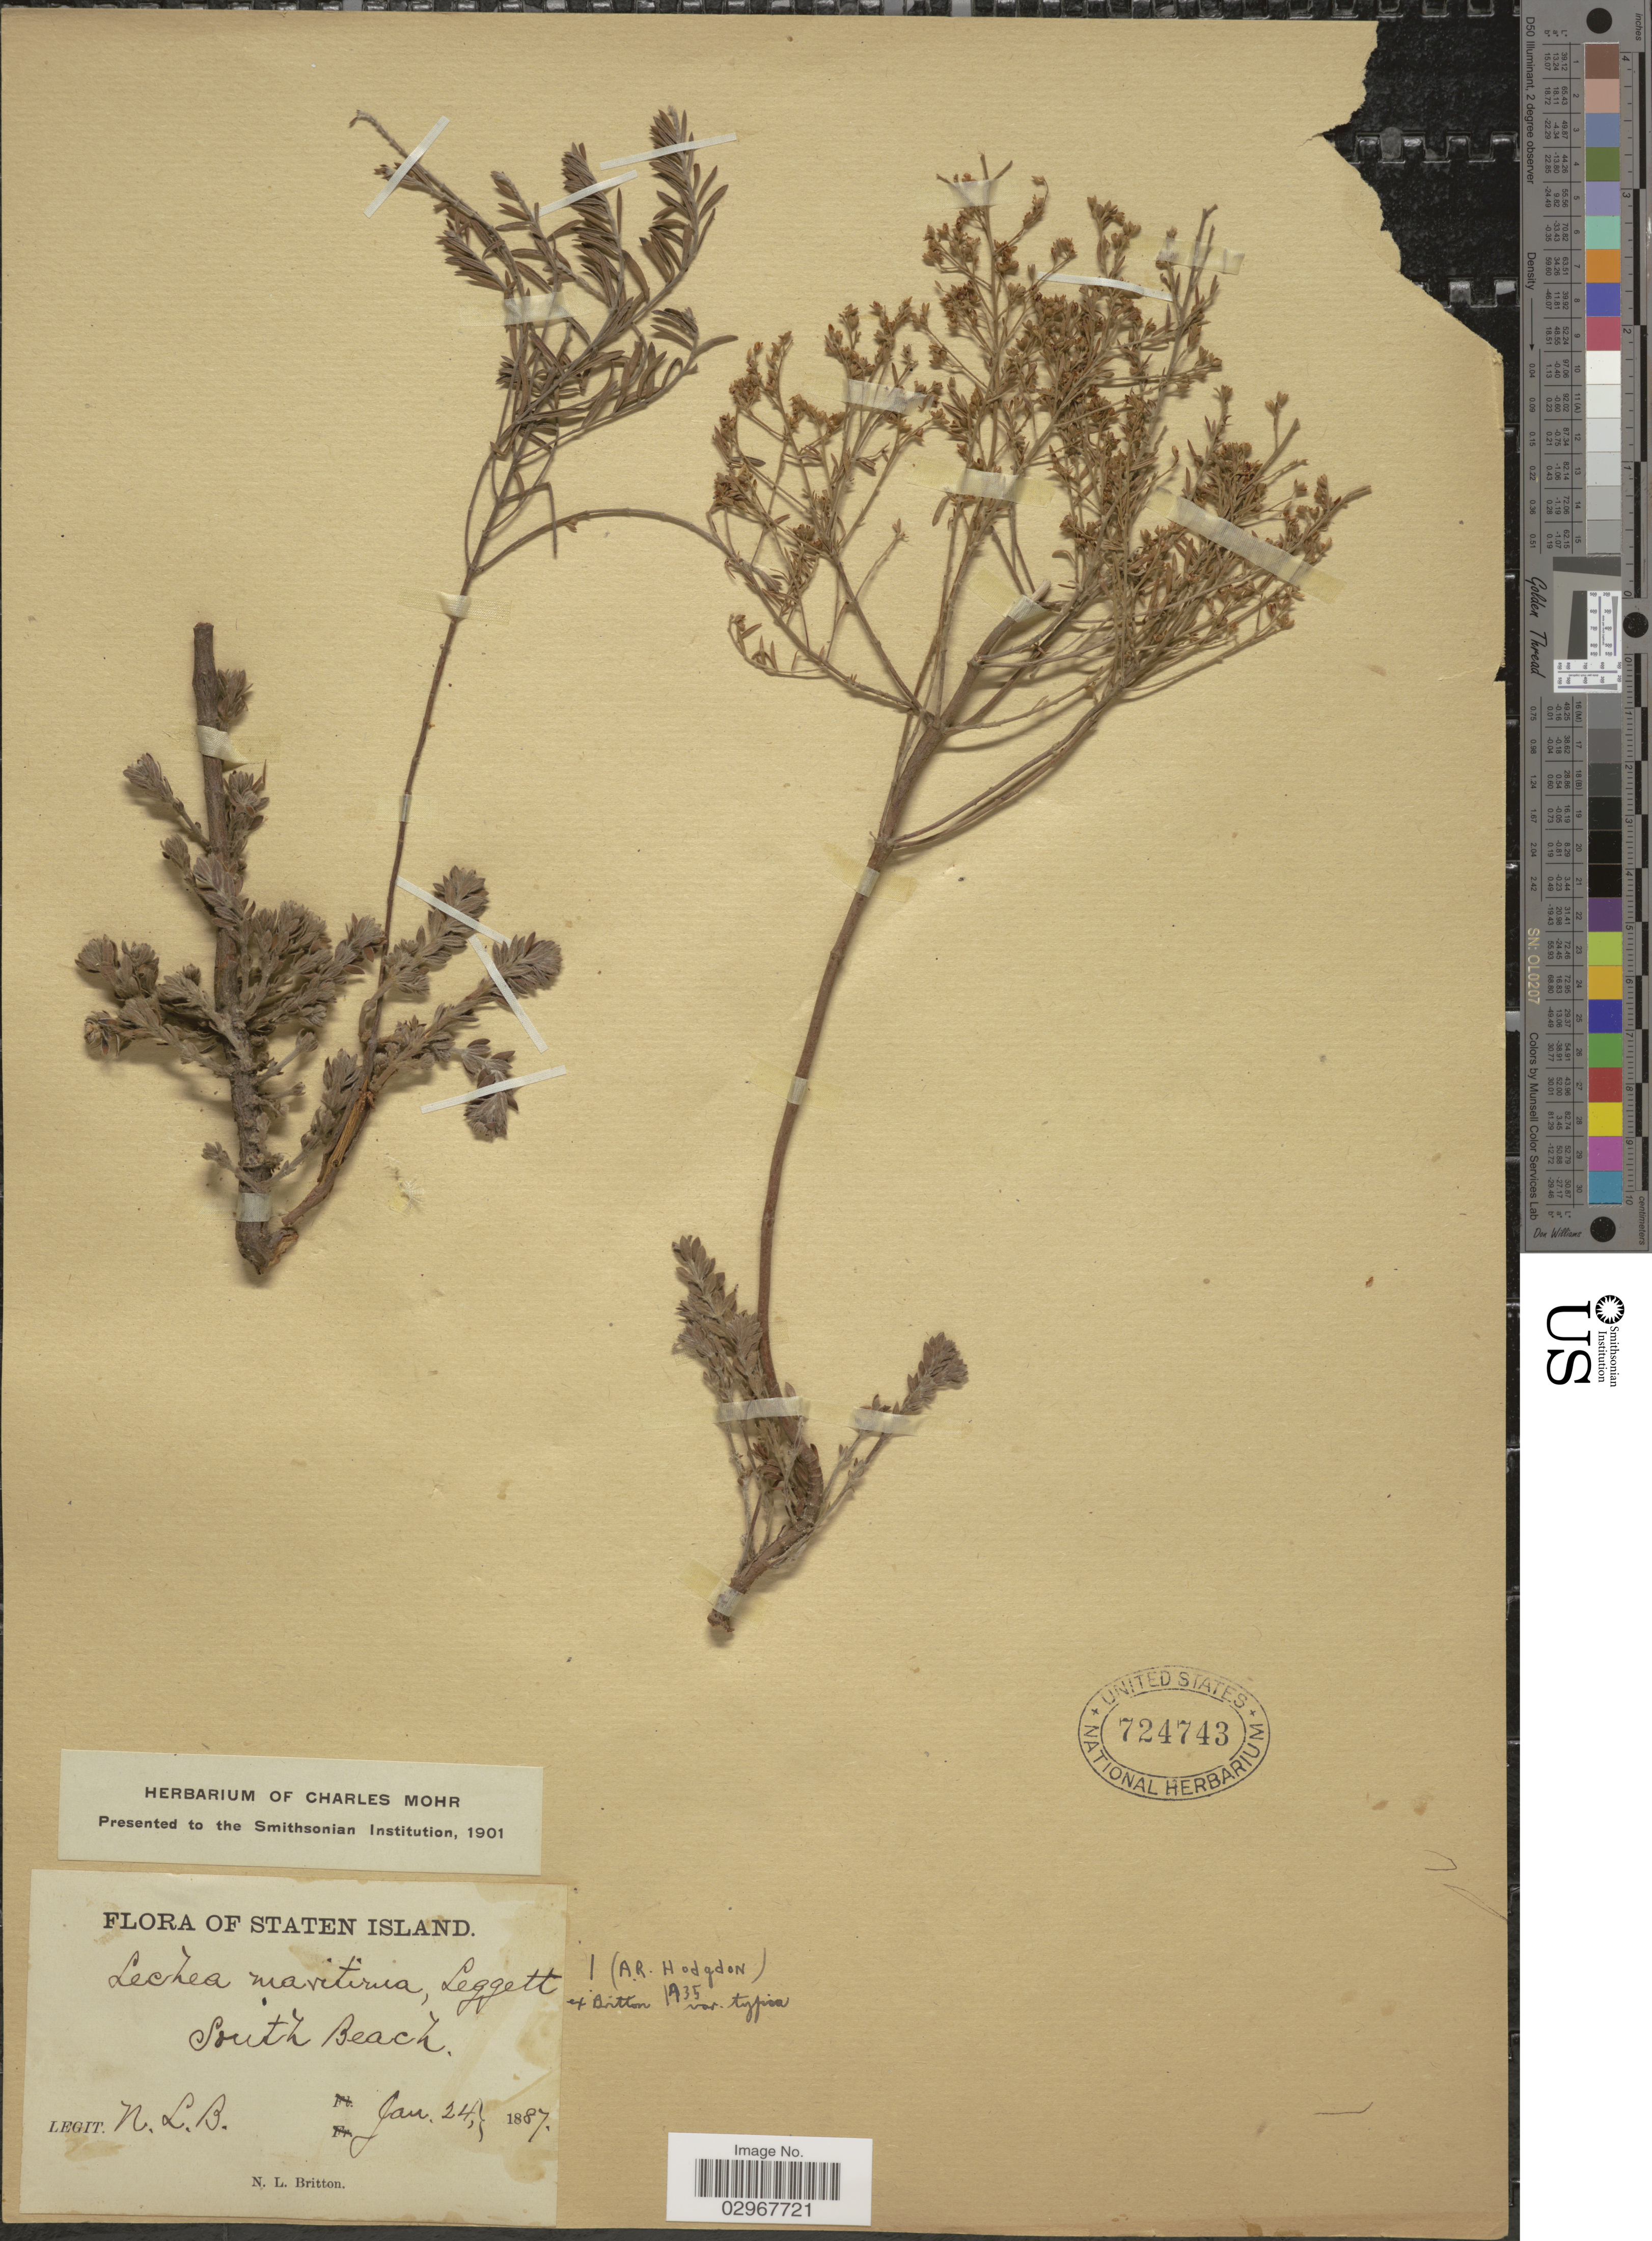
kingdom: Plantae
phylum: Tracheophyta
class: Magnoliopsida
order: Malvales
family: Cistaceae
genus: Lechea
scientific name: Lechea maritima var. typica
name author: Hodgdon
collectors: N. Britton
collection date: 1887-01-24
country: United States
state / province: New York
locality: Staten Island. South Beach.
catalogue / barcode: US 724743